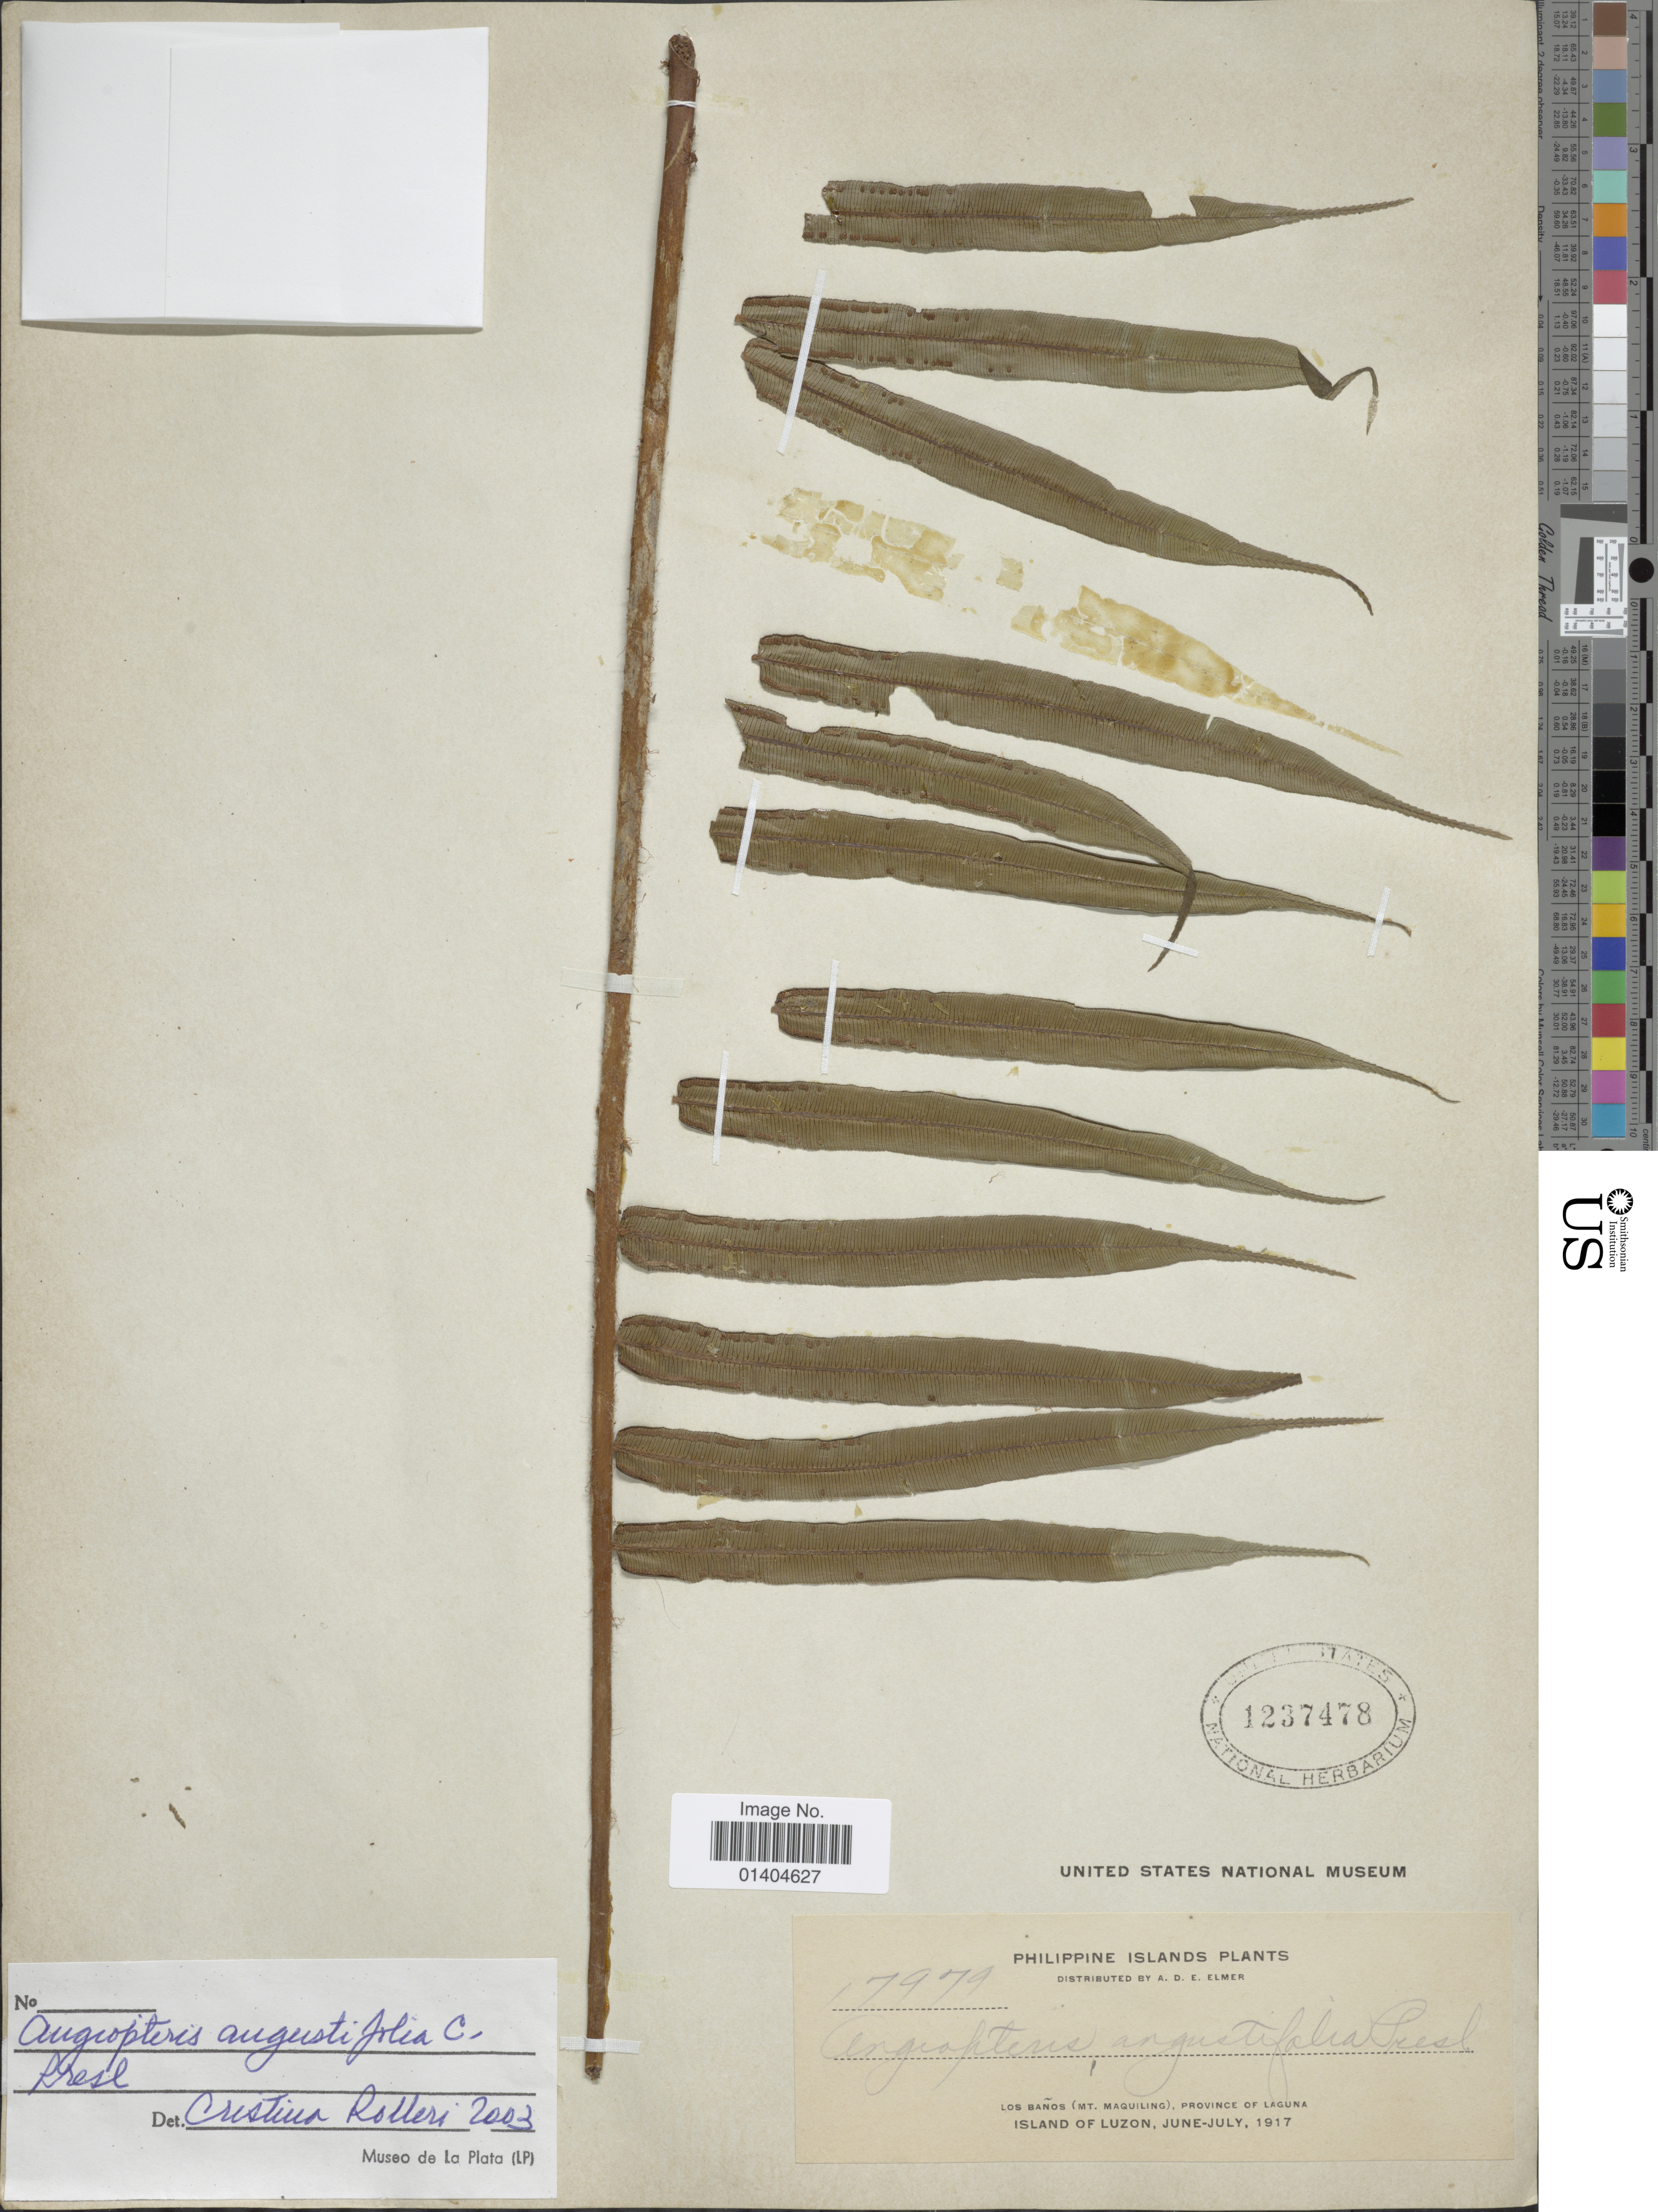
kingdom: Plantae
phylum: Tracheophyta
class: Polypodiopsida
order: Marattiales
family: Marattiaceae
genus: Angiopteris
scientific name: Angiopteris angustifolia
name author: C. Presl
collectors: A. D. E. Elmer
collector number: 17979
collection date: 1917-06/1917-07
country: Philippines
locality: Los Banos (Mt. Maquiling), Province of Laguna. Island of Luzon.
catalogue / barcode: US 1237478